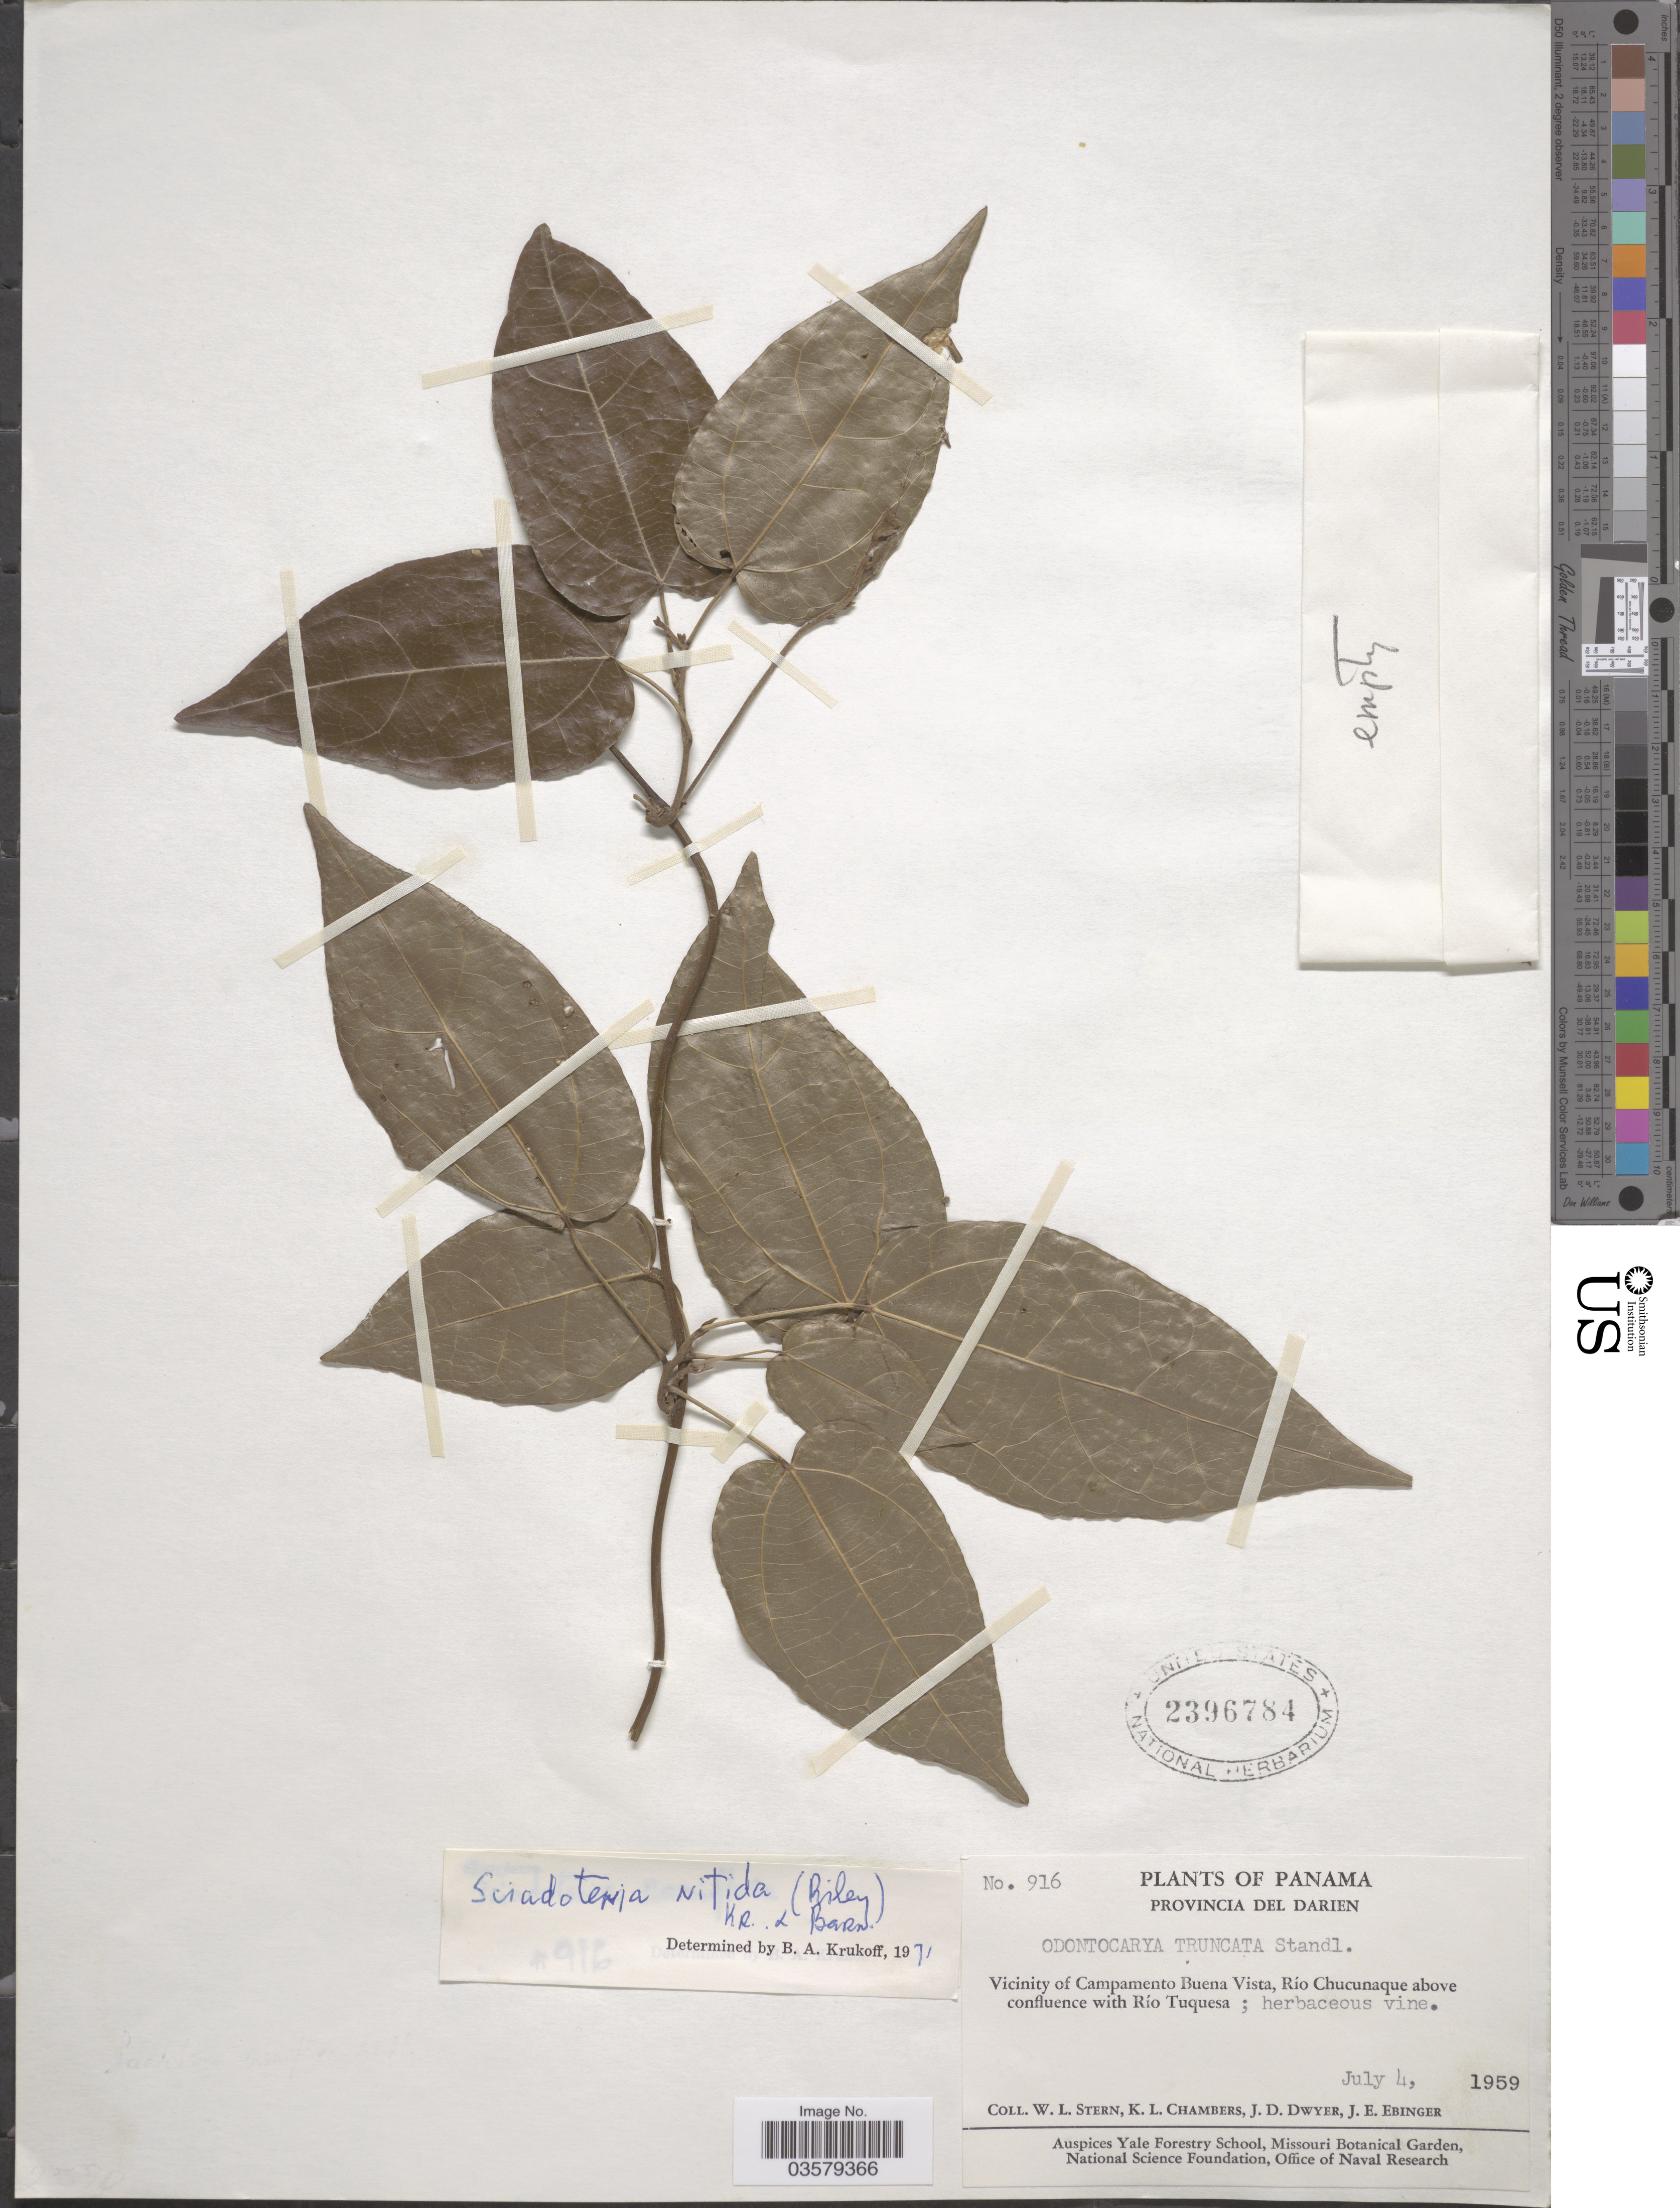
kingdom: Plantae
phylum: Tracheophyta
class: Magnoliopsida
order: Ranunculales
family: Menispermaceae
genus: Sciadotenia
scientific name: Sciadotenia nitida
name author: (L. Riley) Krukoff & Barneby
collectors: W. L. Stern, K. Chambers, J. D. Dwyer & J. Ebinger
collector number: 916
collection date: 1959-07-04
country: Panama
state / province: Darien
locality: Vicinity of Campamento Buena Vista, Río Chucunaque above confluence with Río Tuquesa.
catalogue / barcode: US 2396784